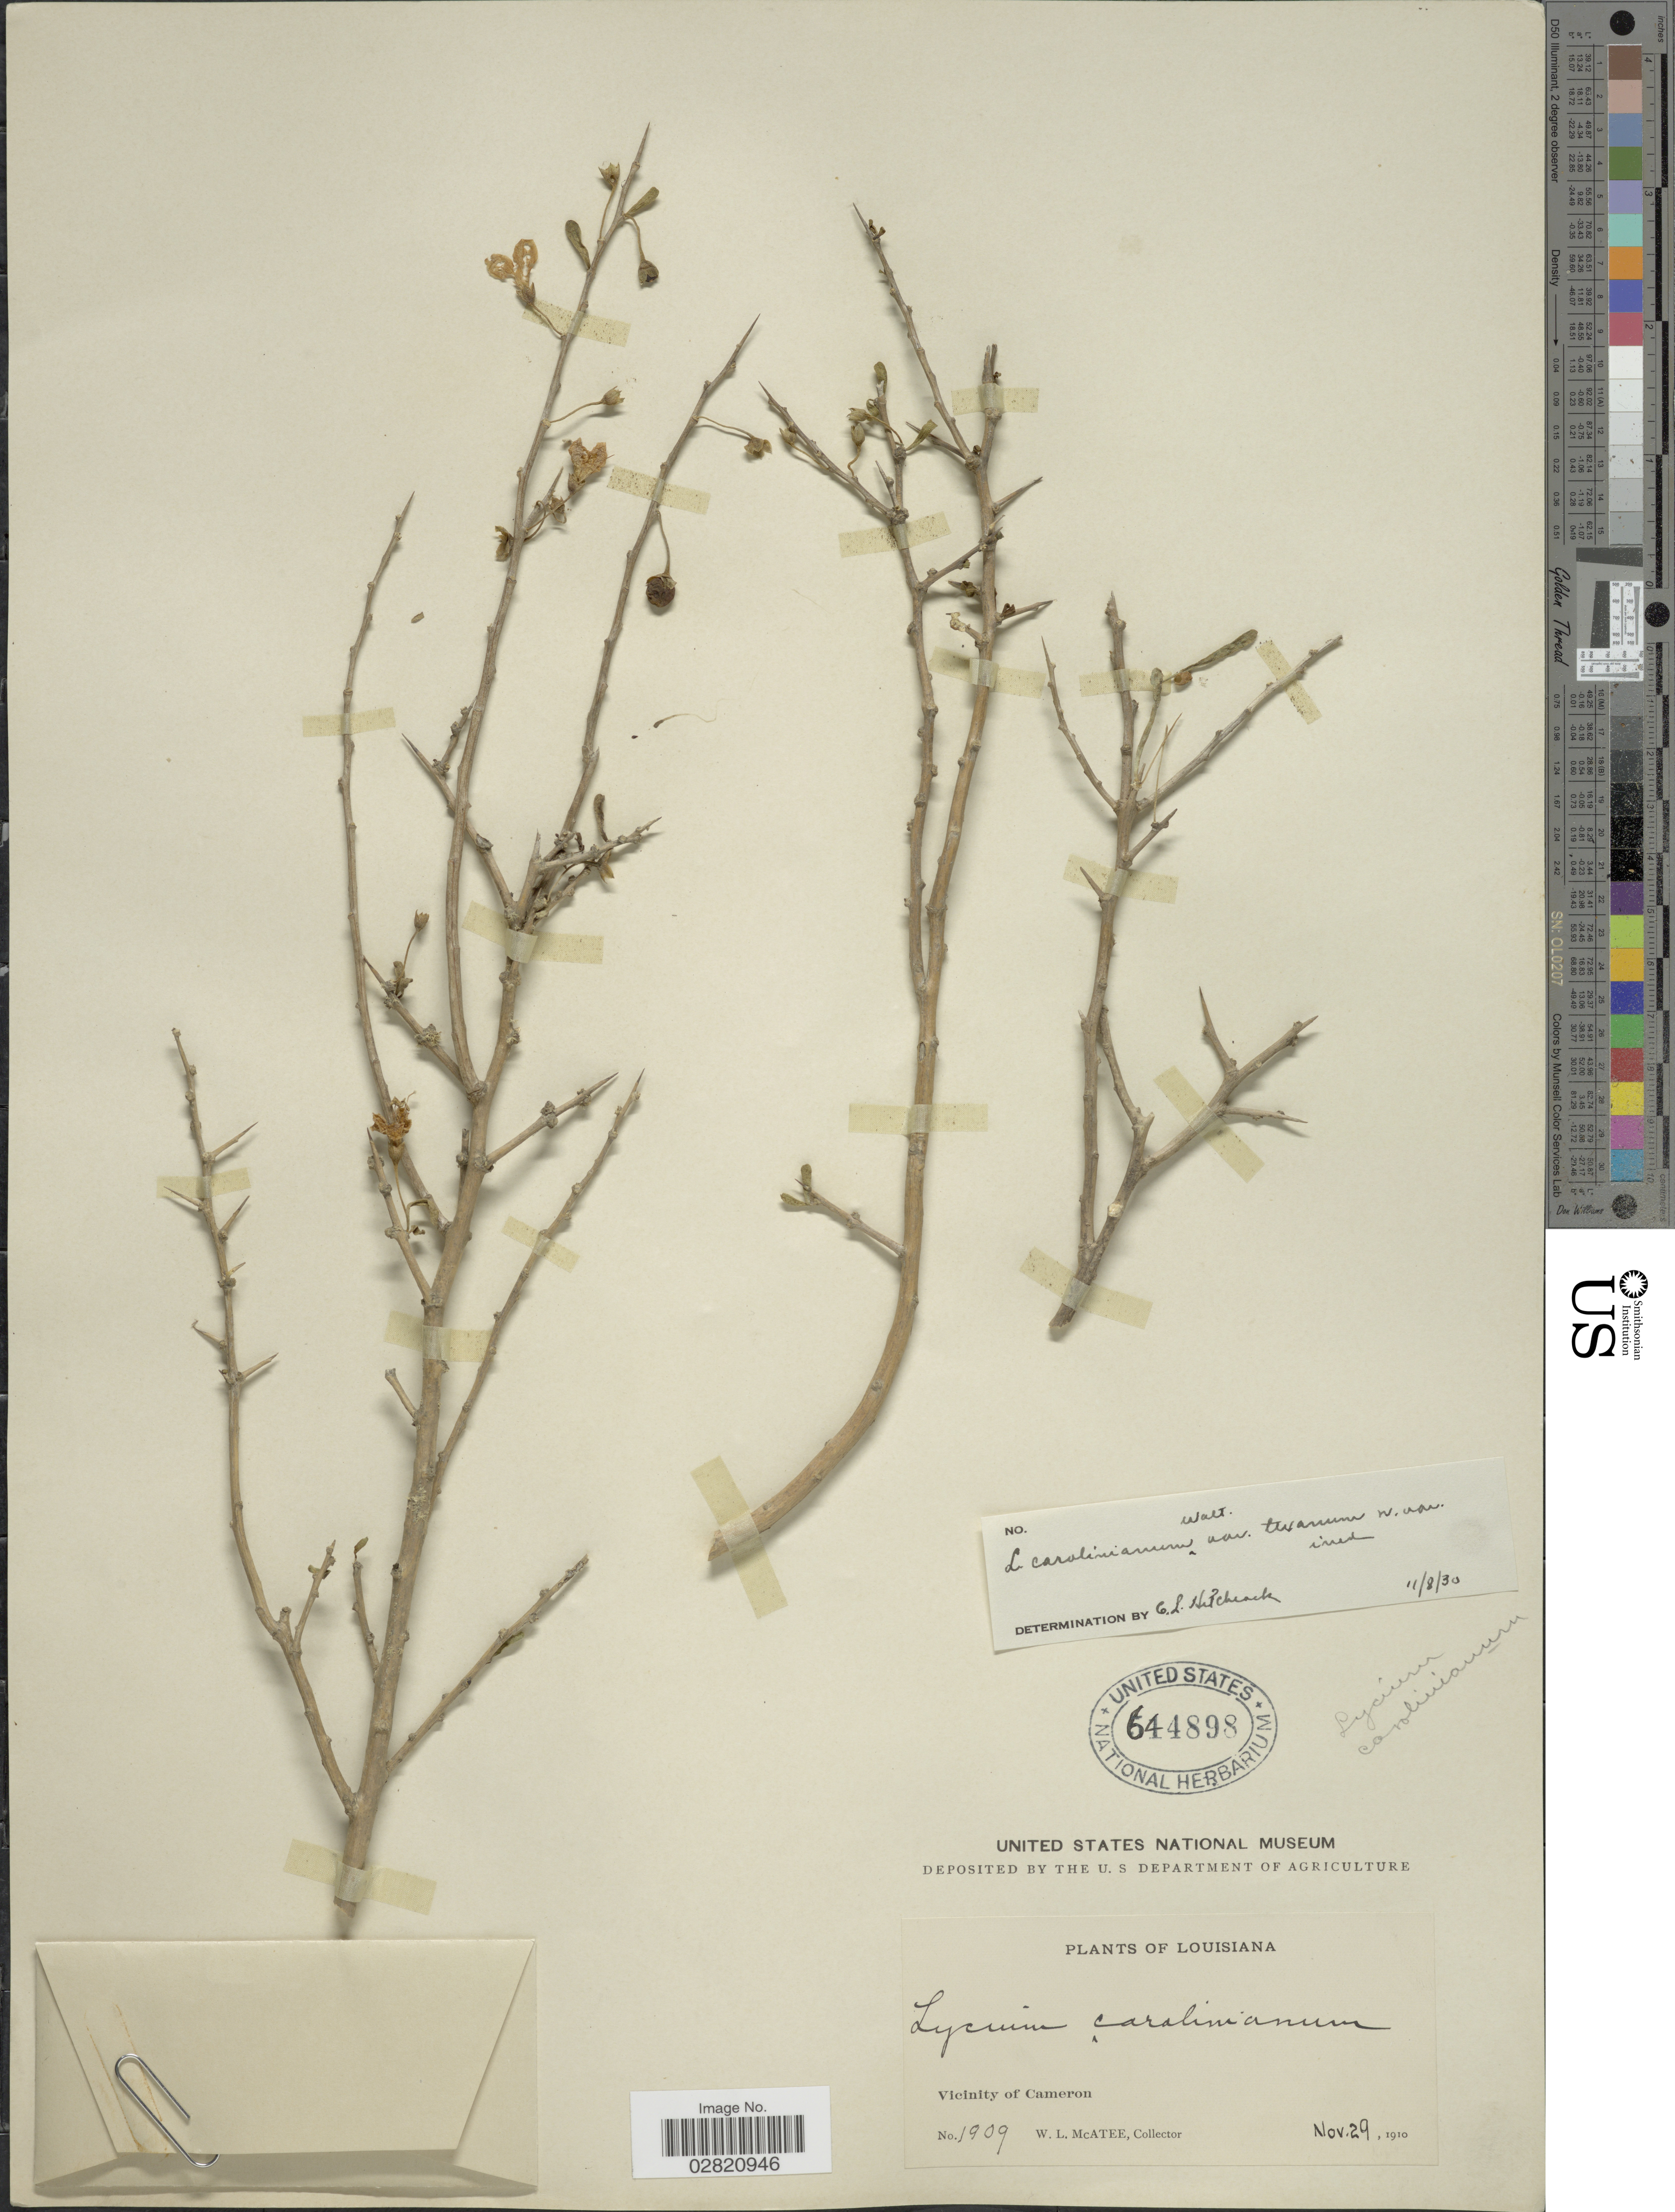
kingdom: Plantae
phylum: Tracheophyta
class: Magnoliopsida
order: Solanales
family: Solanaceae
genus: Lycium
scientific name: Lycium carolinianum var. quadrifidum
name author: Walter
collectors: W. McAtee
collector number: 1909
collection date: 1910-11-29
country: United States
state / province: Louisiana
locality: Vicinity of Cameron.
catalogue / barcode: US 644898